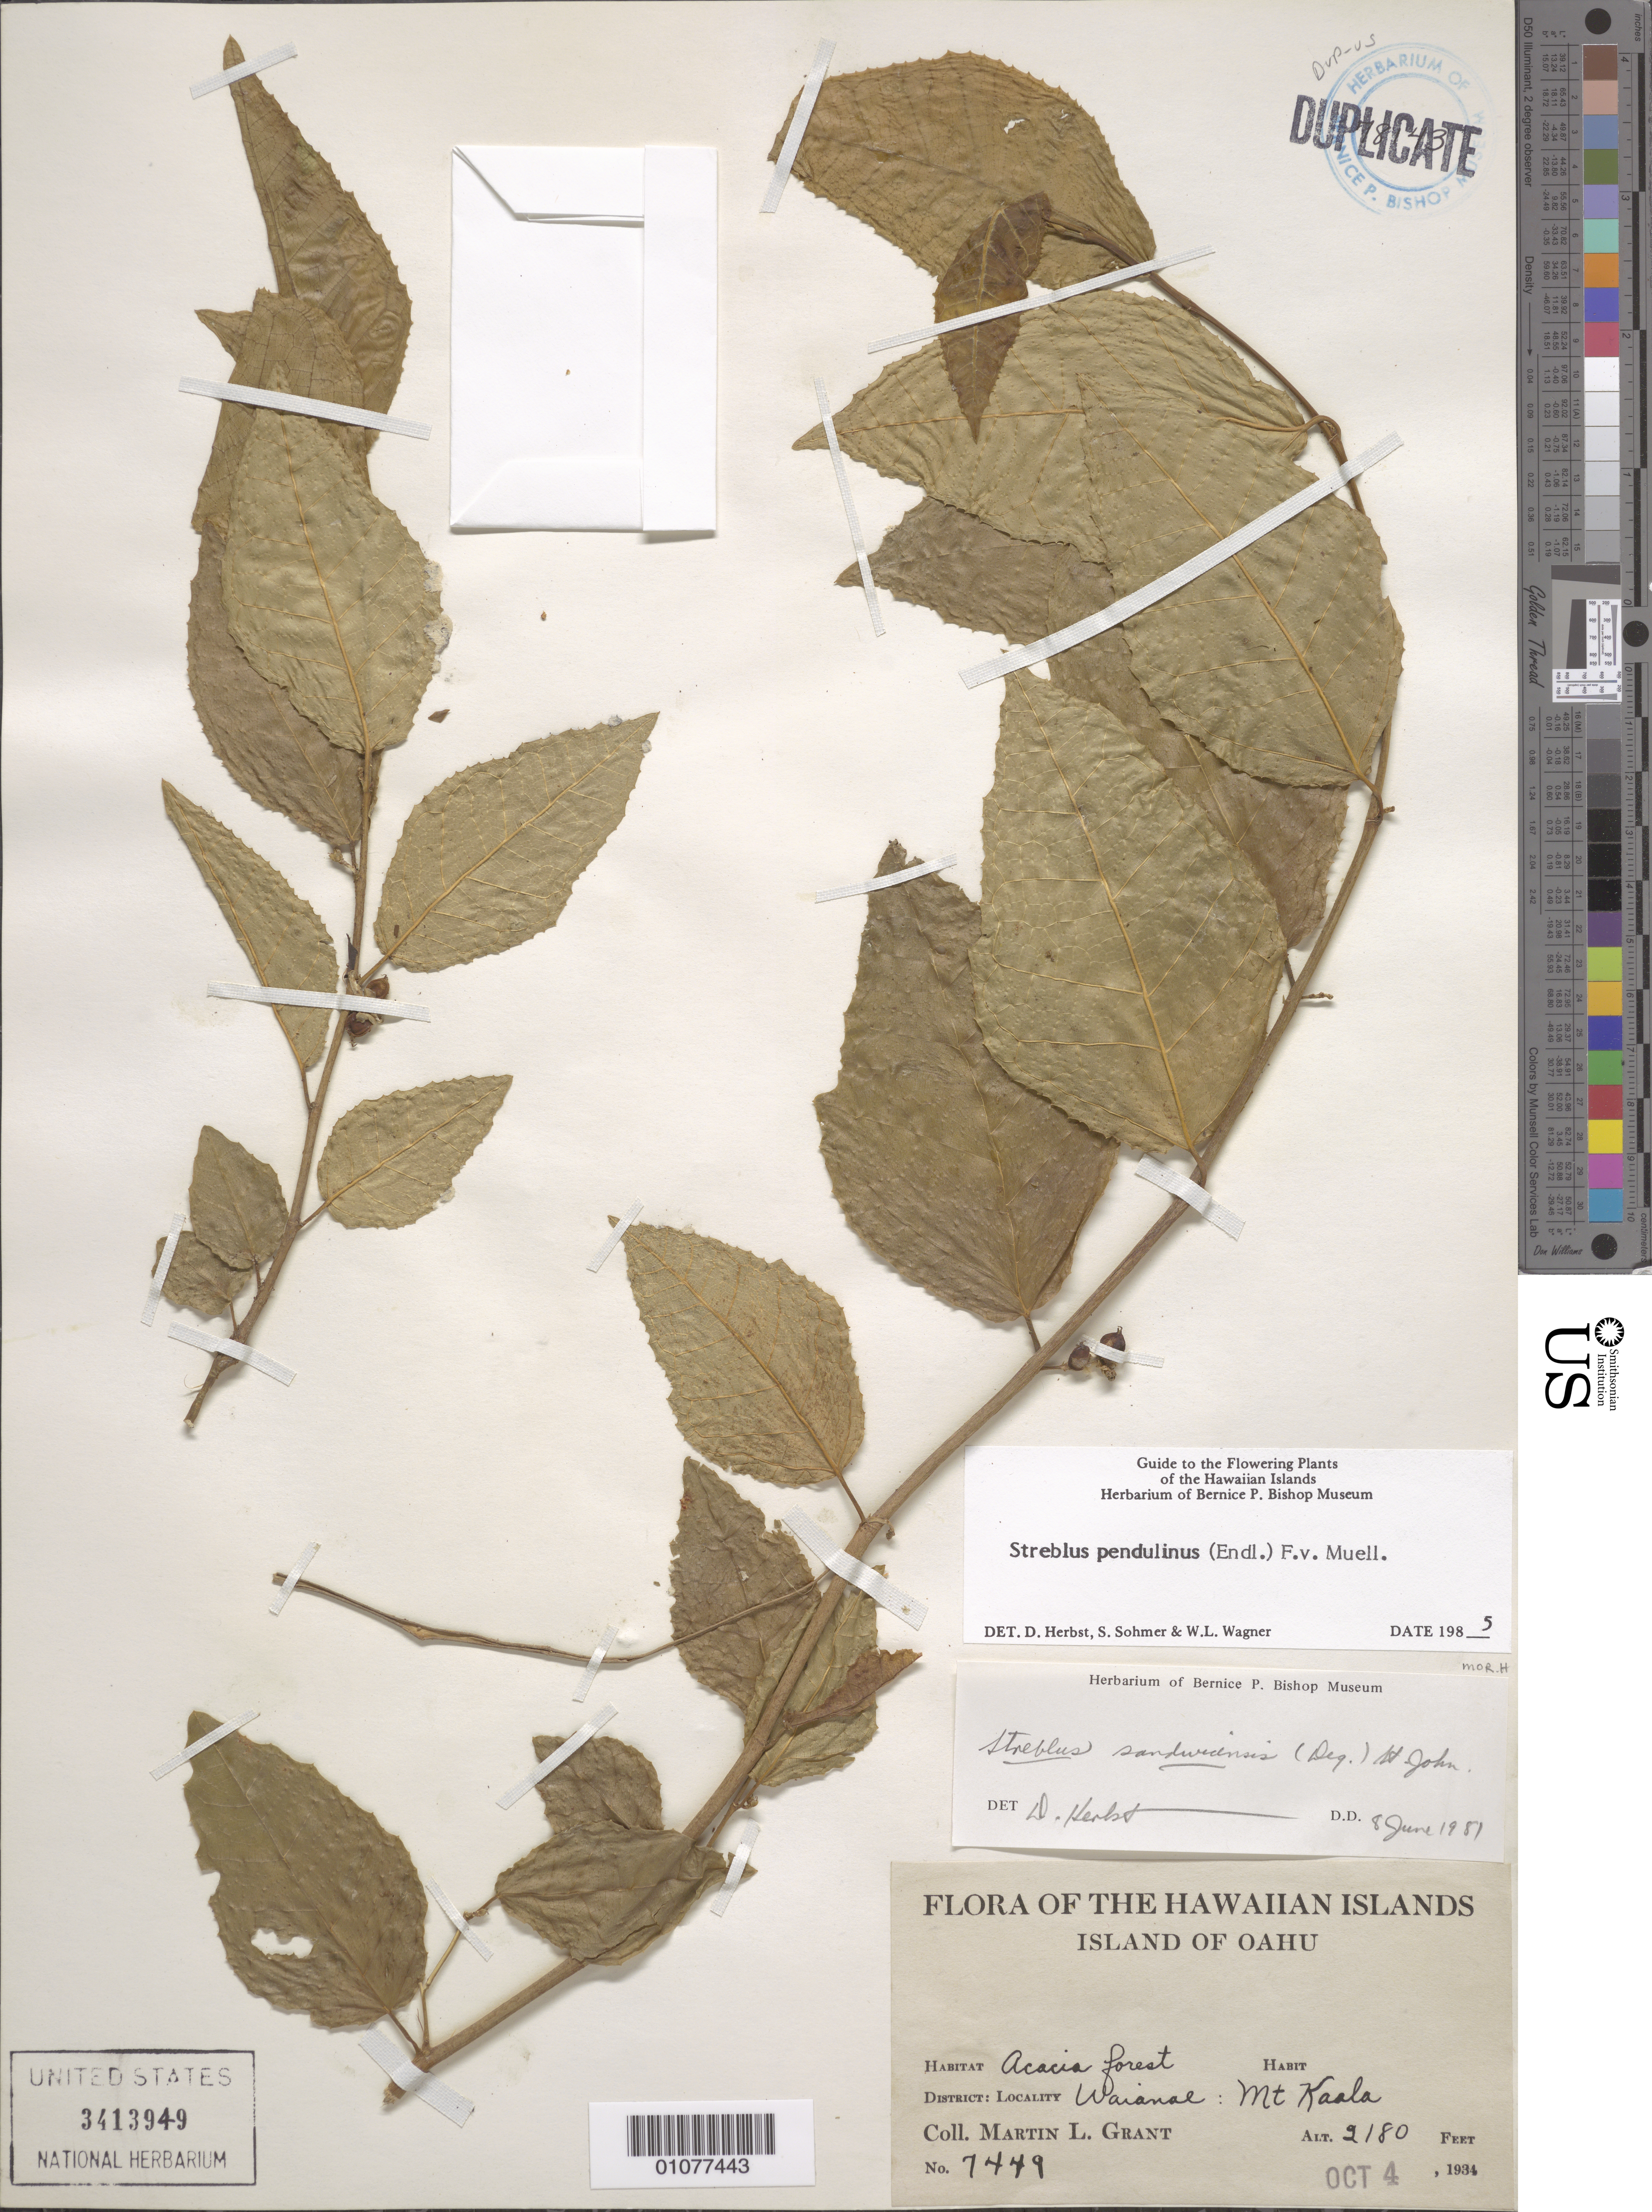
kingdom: Plantae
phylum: Tracheophyta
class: Magnoliopsida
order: Rosales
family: Moraceae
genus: Paratrophis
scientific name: Paratrophis pendulina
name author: (Endl.) E. M. Gardner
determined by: Wagner, W. L., (BOT), Smithsonian Institution - National Museum of Natural History (UNITED STATES)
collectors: M. L. Grant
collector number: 7449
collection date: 1934-10-04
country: United States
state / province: Hawaii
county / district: Honolulu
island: Oahu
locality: Waianae, Mt. Kaala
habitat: Acacia forest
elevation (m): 664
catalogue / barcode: US 3413949